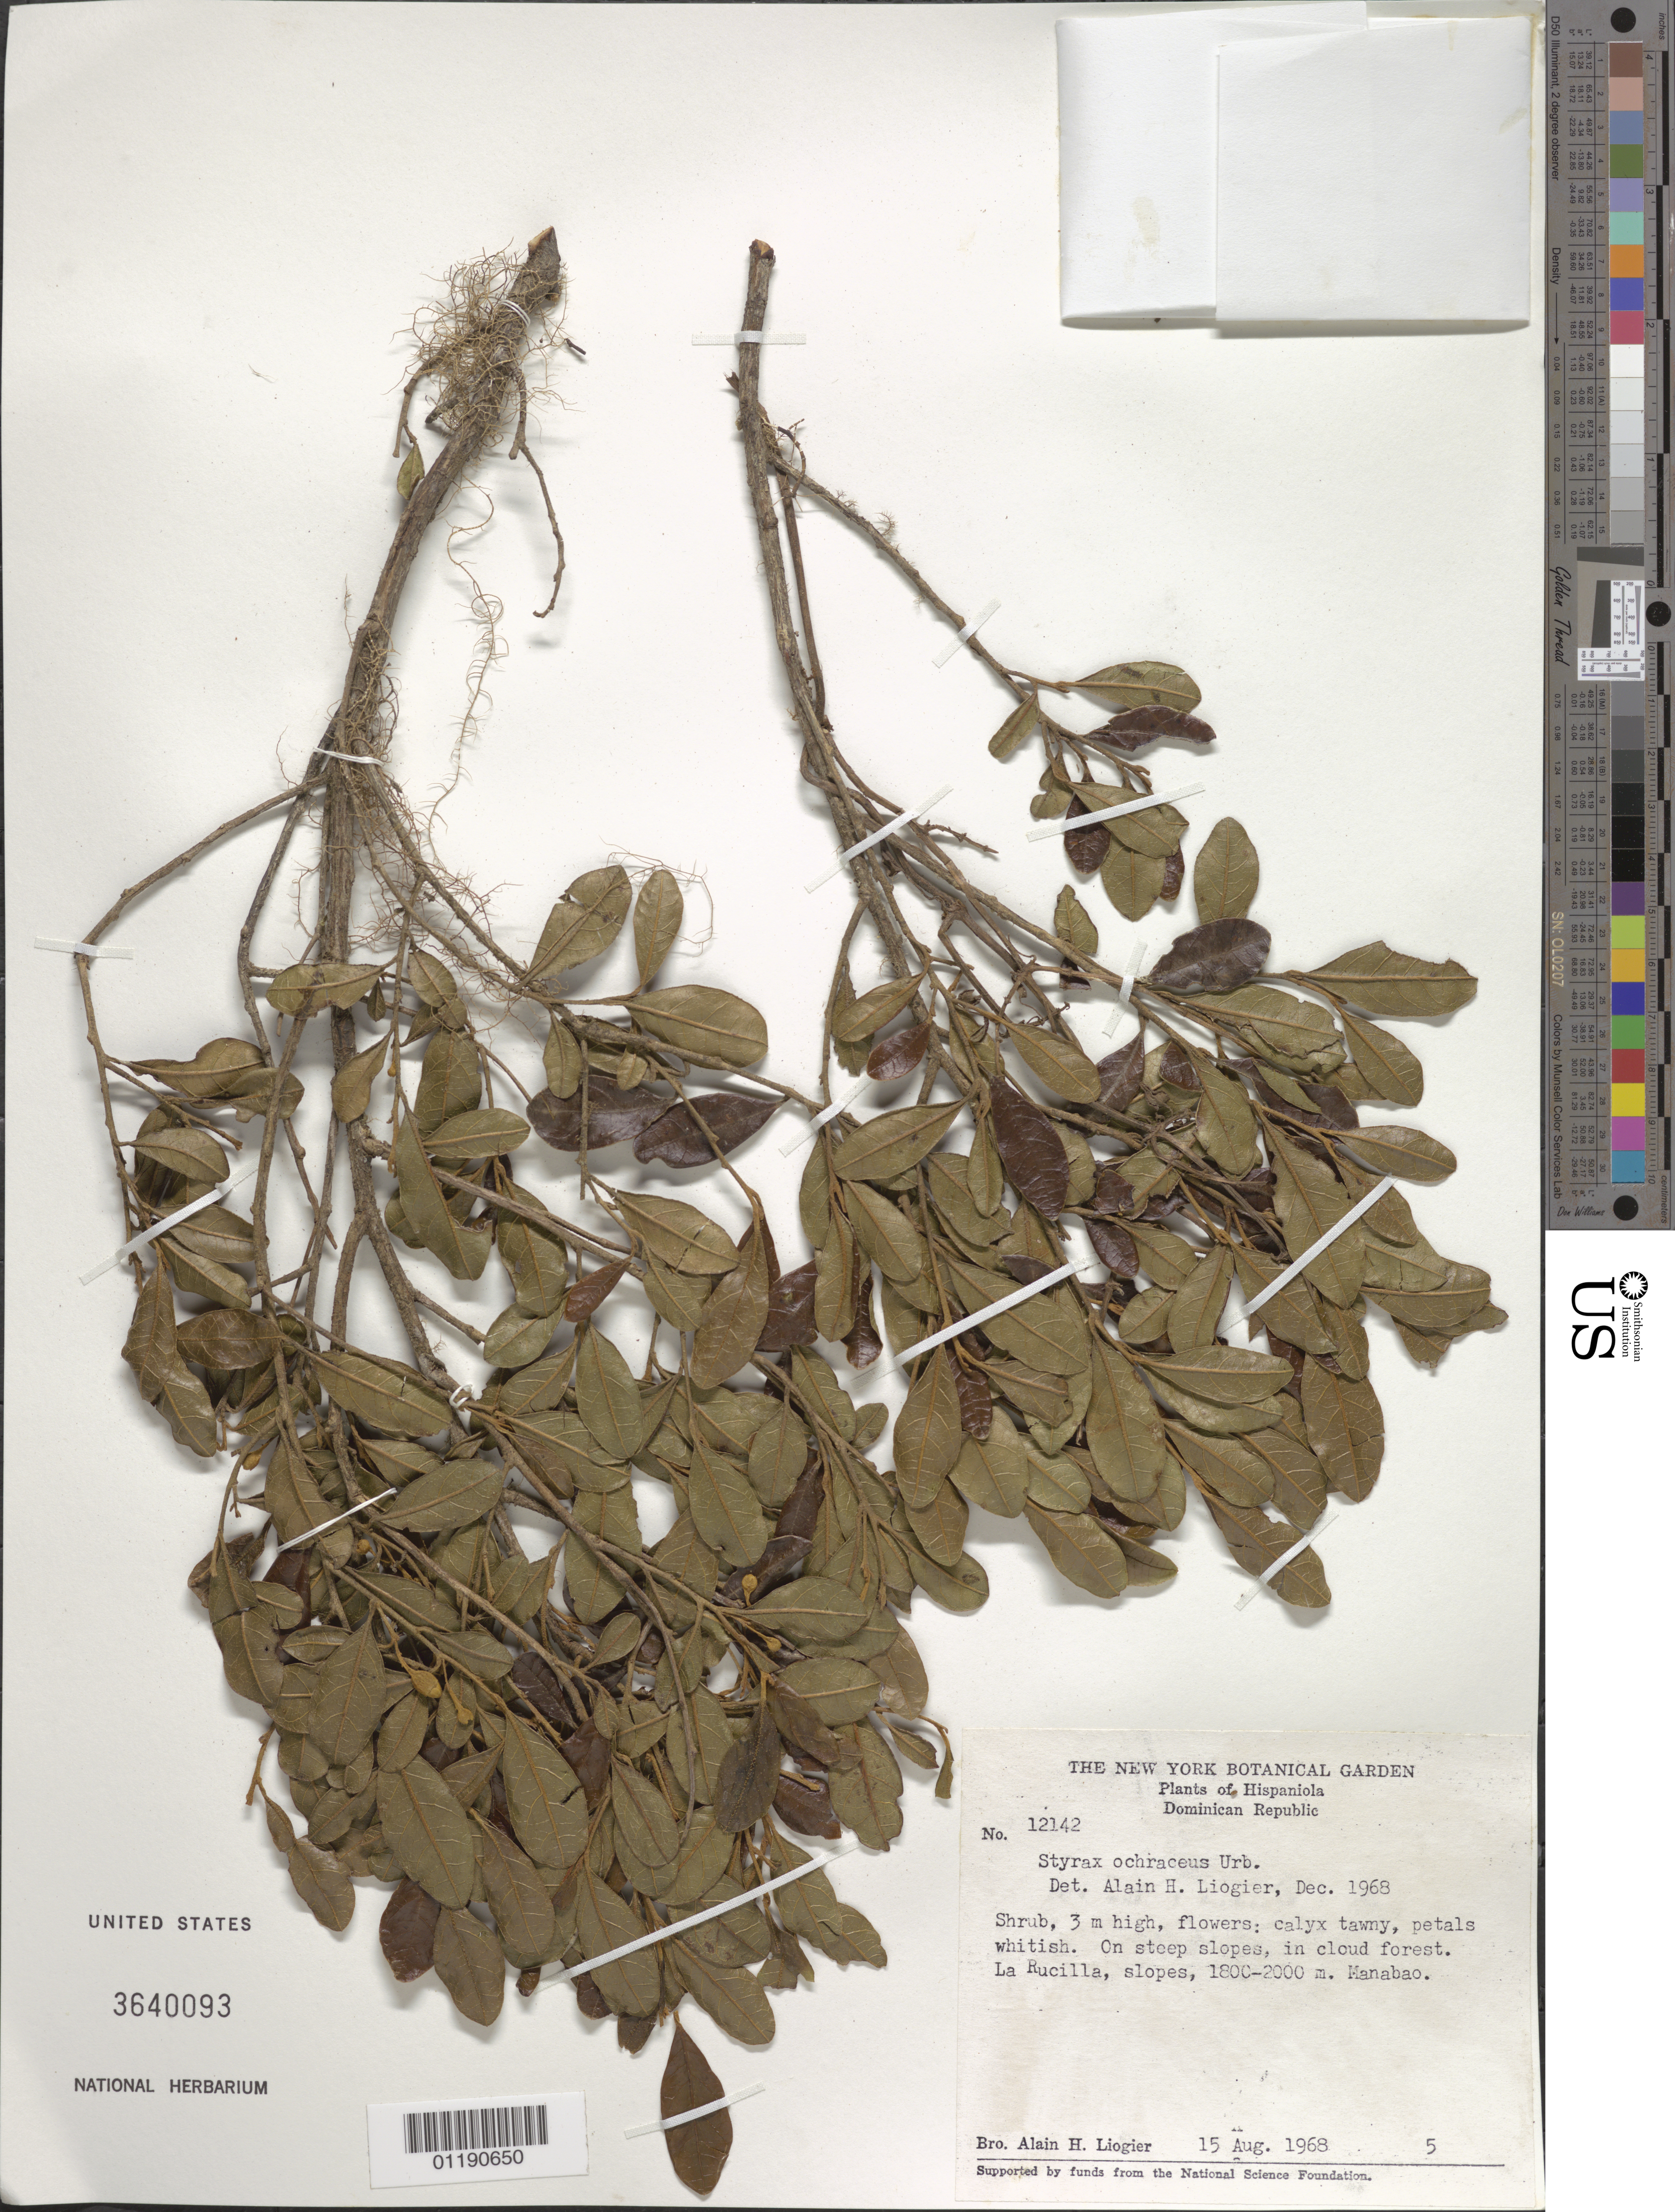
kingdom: Plantae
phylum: Tracheophyta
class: Magnoliopsida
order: Ericales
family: Styracaceae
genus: Styrax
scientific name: Styrax ochraceus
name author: Urb.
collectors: A. H. Liogier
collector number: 12142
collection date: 1968-08-15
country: Dominican Republic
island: Hispaniola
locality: La Rucilla, Manabao.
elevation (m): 1800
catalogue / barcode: US 3640093